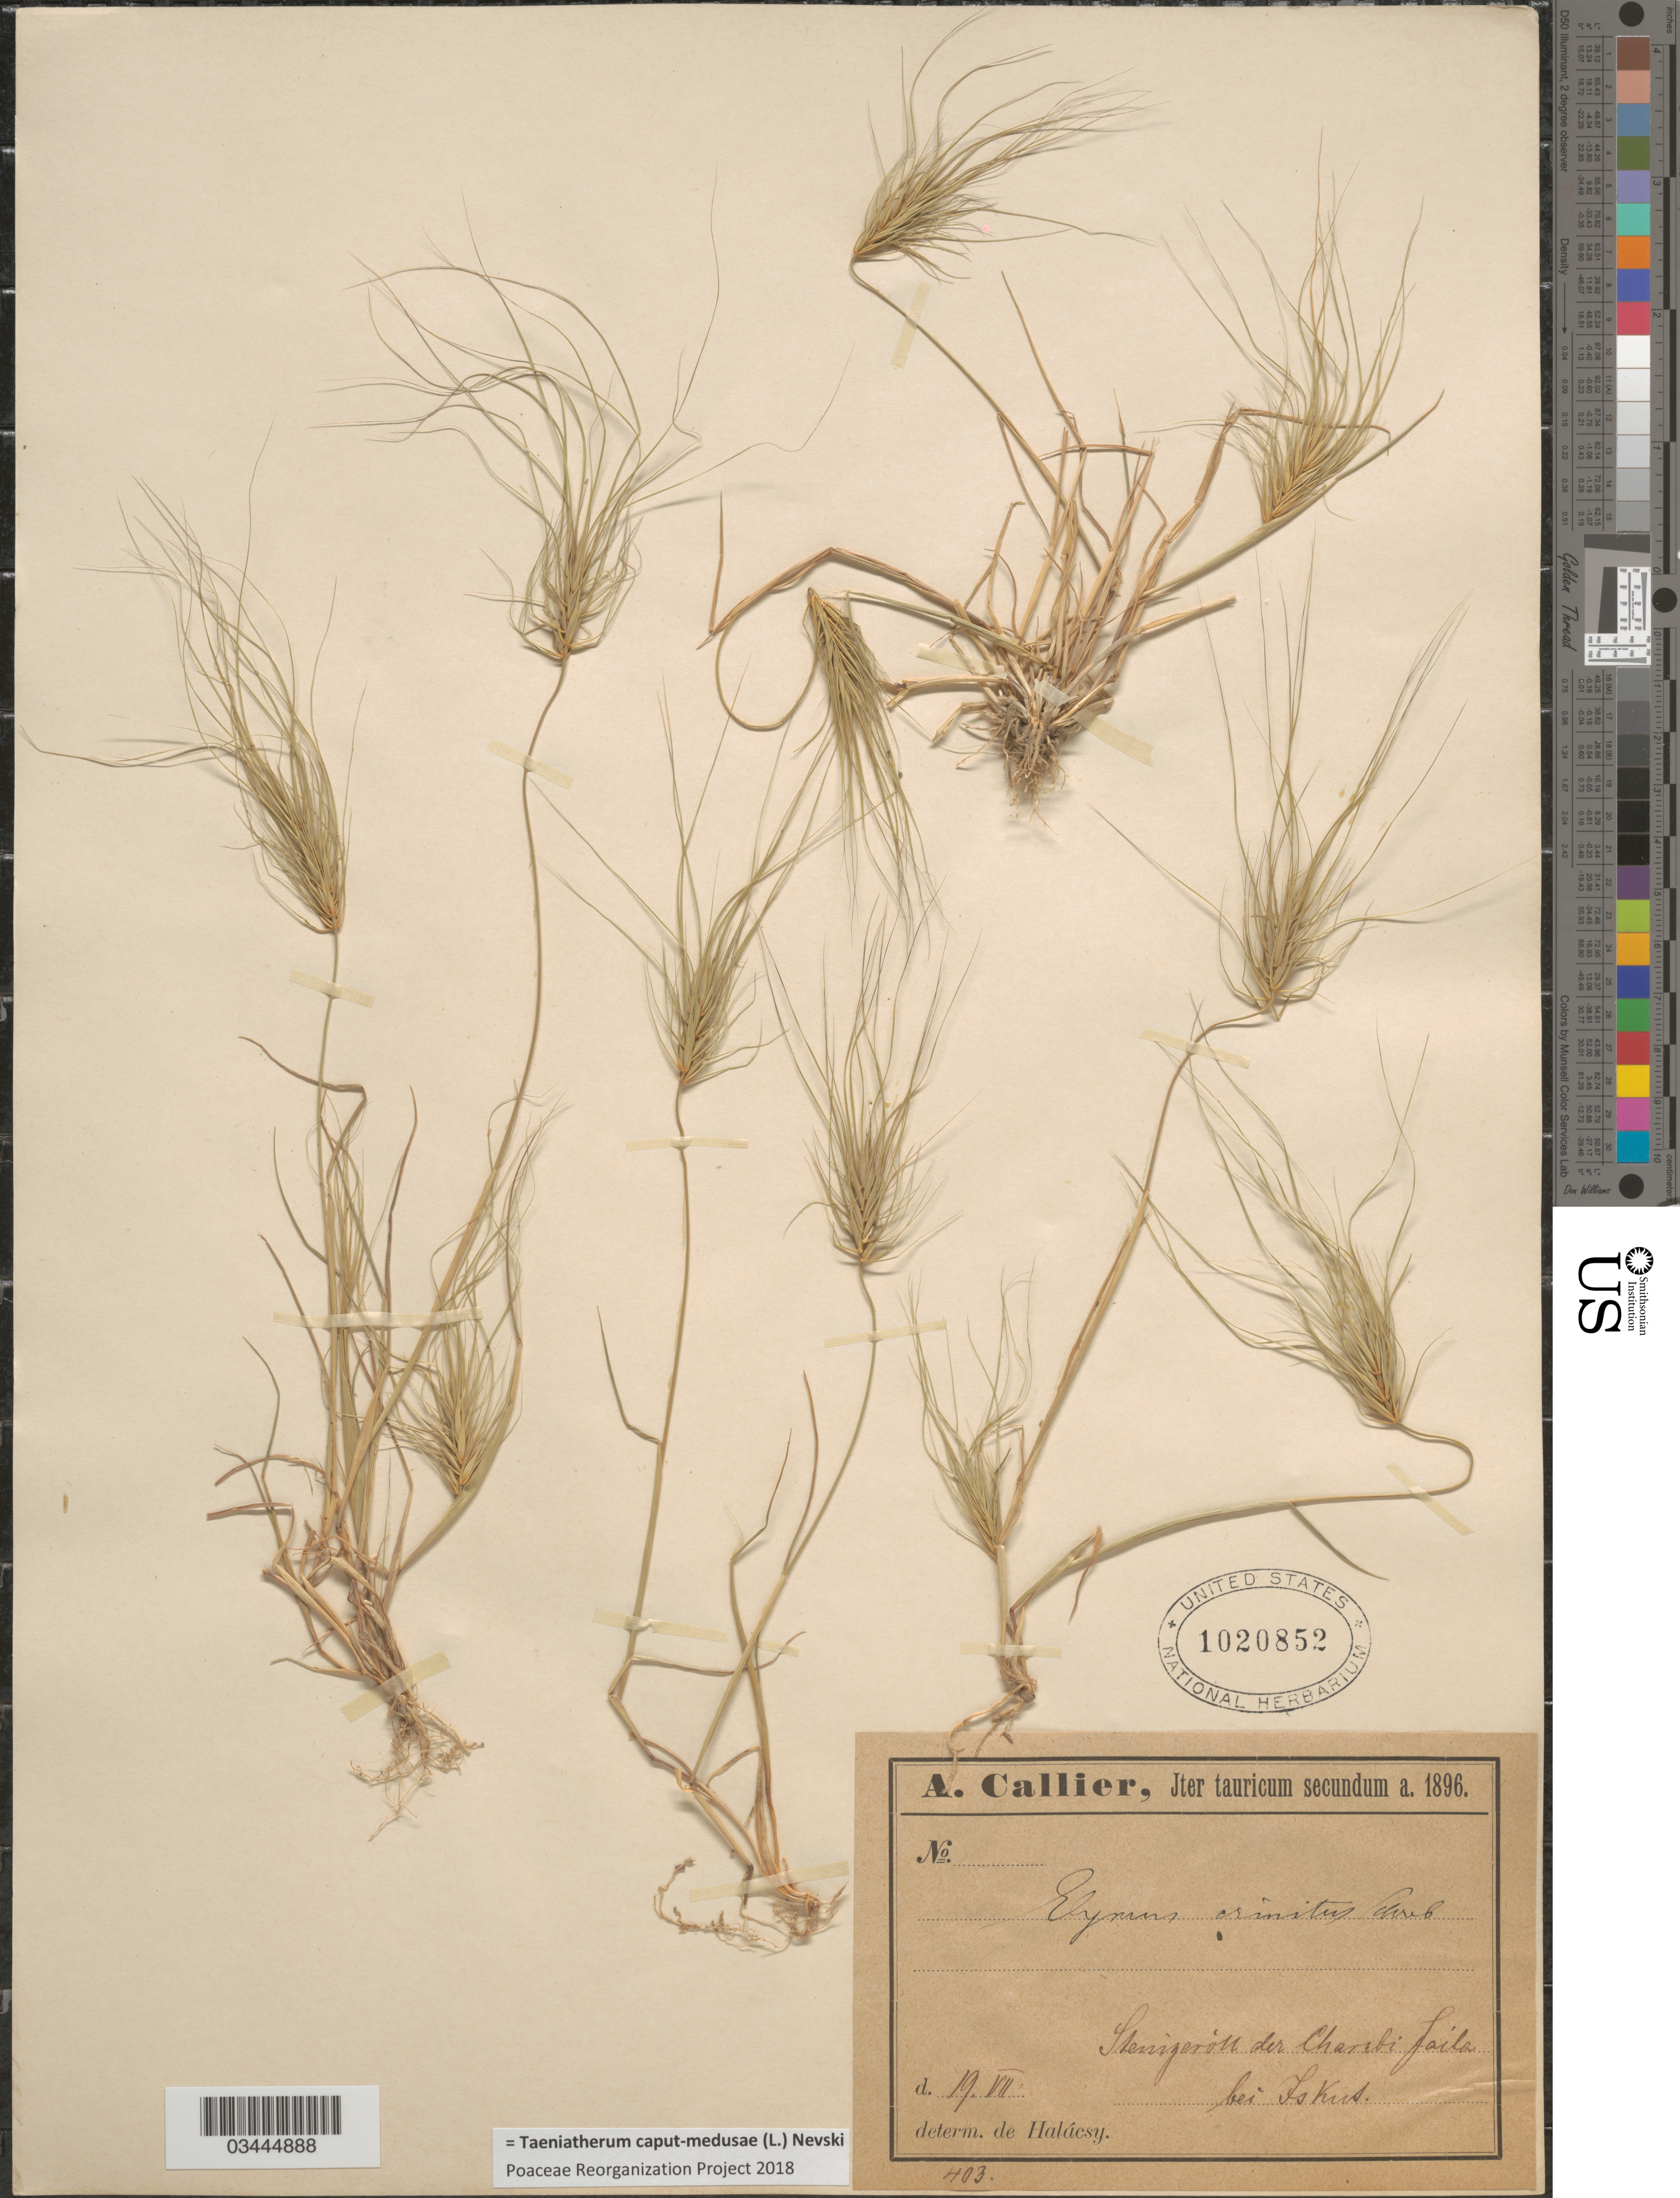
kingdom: Plantae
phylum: Tracheophyta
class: Liliopsida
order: Poales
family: Poaceae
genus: Taeniatherum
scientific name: Taeniatherum caput-medusae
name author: L.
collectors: A. Callier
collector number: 403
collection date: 1896-07-19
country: Ukraine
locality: Iter tauricum secundum a. 1896. Stenizeróll der Charebi Jaila bei Iskus.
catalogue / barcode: US 1020852